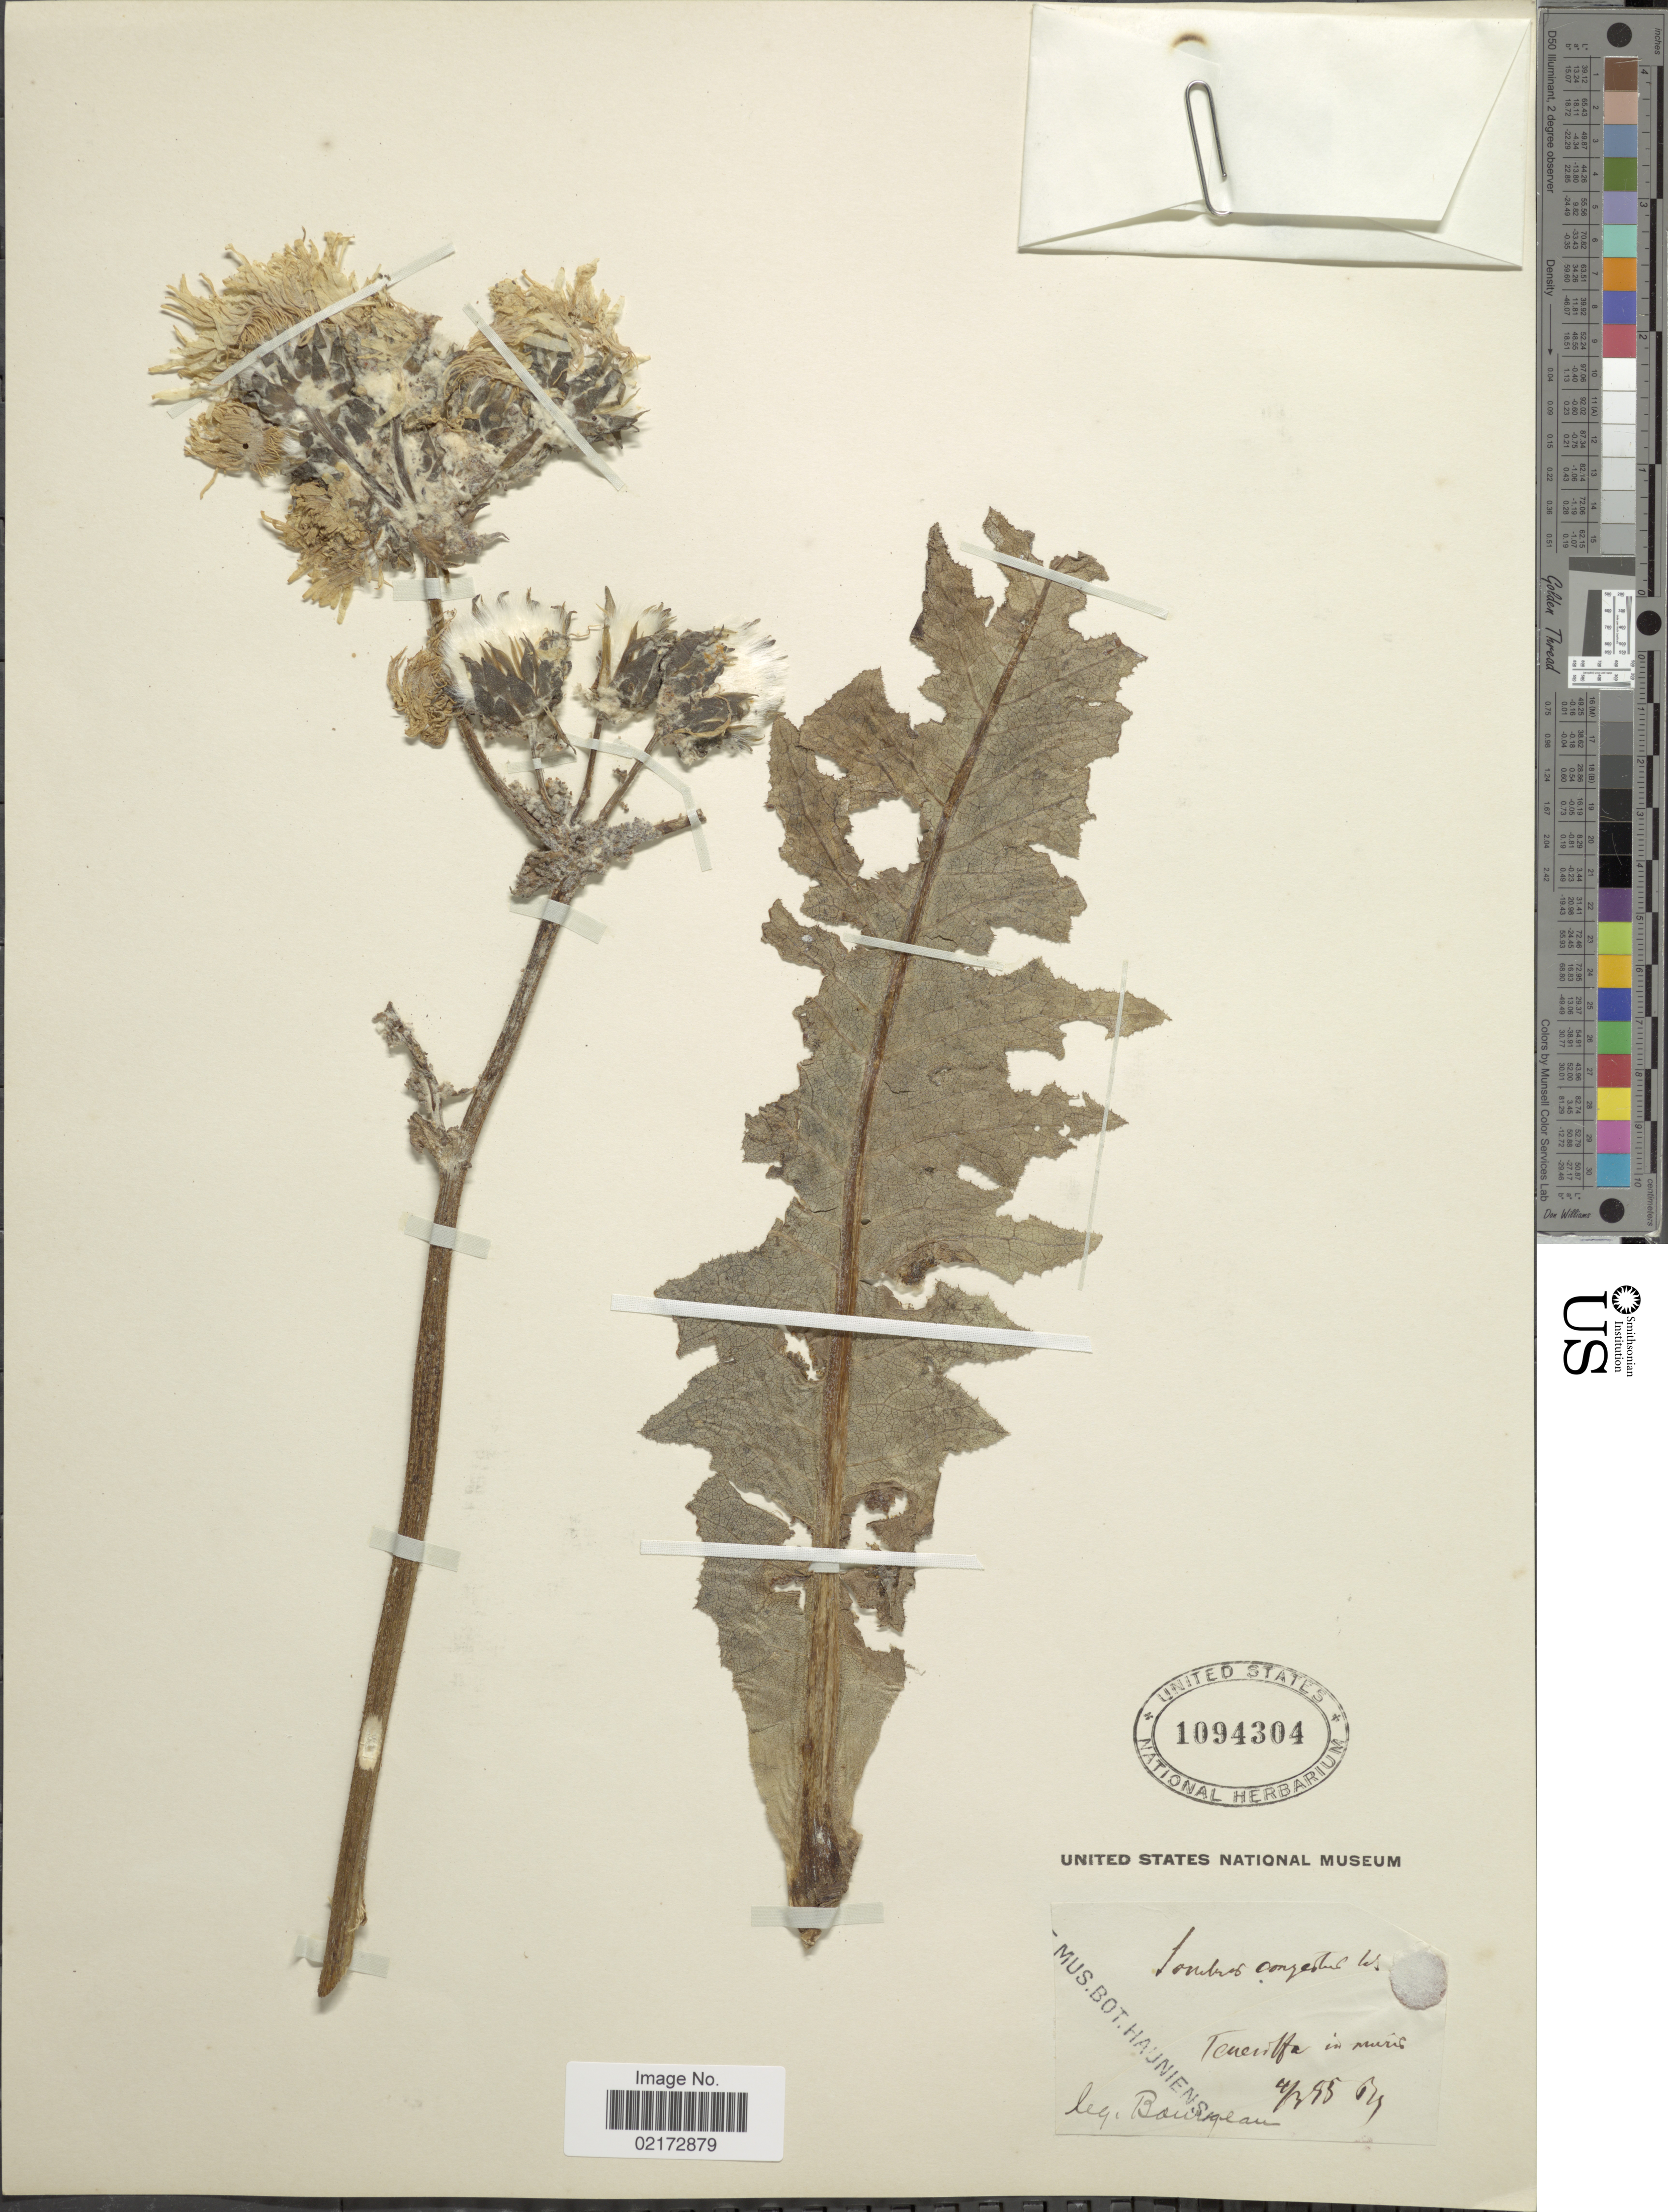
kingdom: Plantae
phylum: Tracheophyta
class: Magnoliopsida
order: Asterales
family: Asteraceae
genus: Sonchus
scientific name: Sonchus congestus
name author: Willd.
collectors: -. Bourgeau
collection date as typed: Transcribed d/m/y: 4/3/55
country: Spain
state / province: Canarias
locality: Tenerife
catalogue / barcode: US 1094304